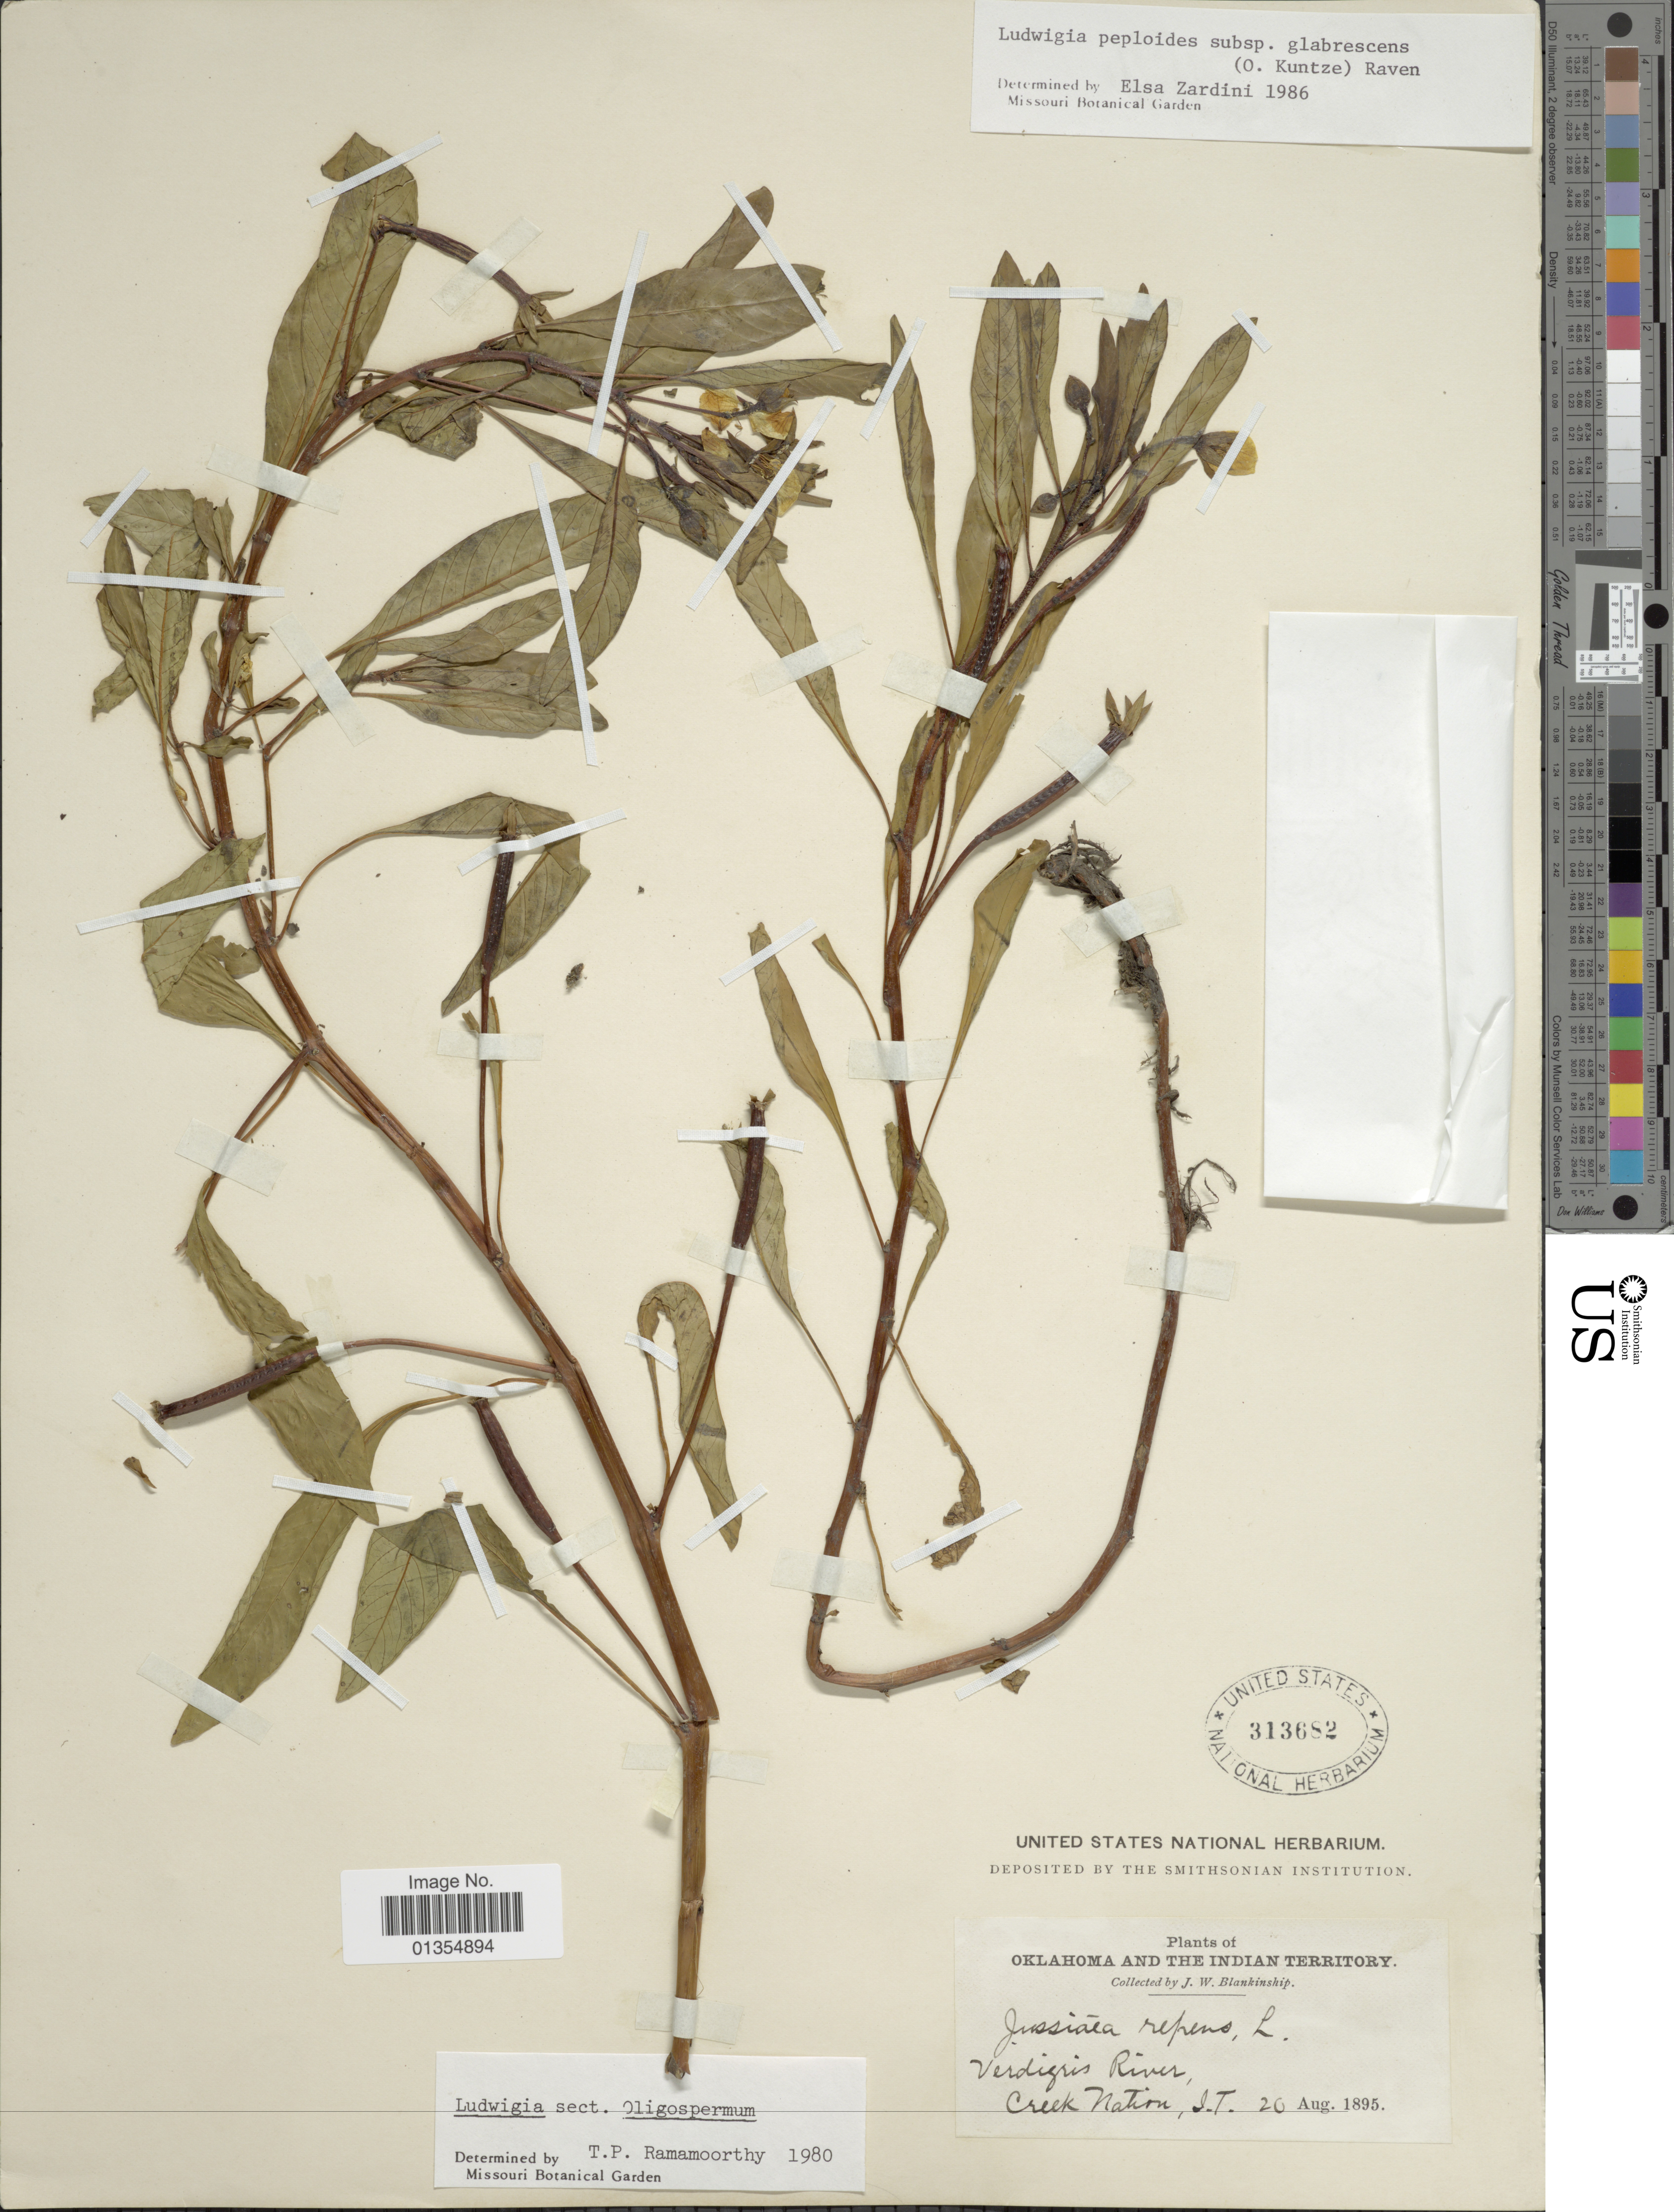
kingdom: Plantae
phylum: Tracheophyta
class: Magnoliopsida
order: Myrtales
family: Onagraceae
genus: Ludwigia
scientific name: Ludwigia peploides subsp. glabrescens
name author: (Kuntze) P.H. Raven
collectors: J. W. Blankinship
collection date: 1895-08-20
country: United States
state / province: Oklahoma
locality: Indian Territory, Verdigris River, Creek Nation, I.T.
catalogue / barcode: US 313682